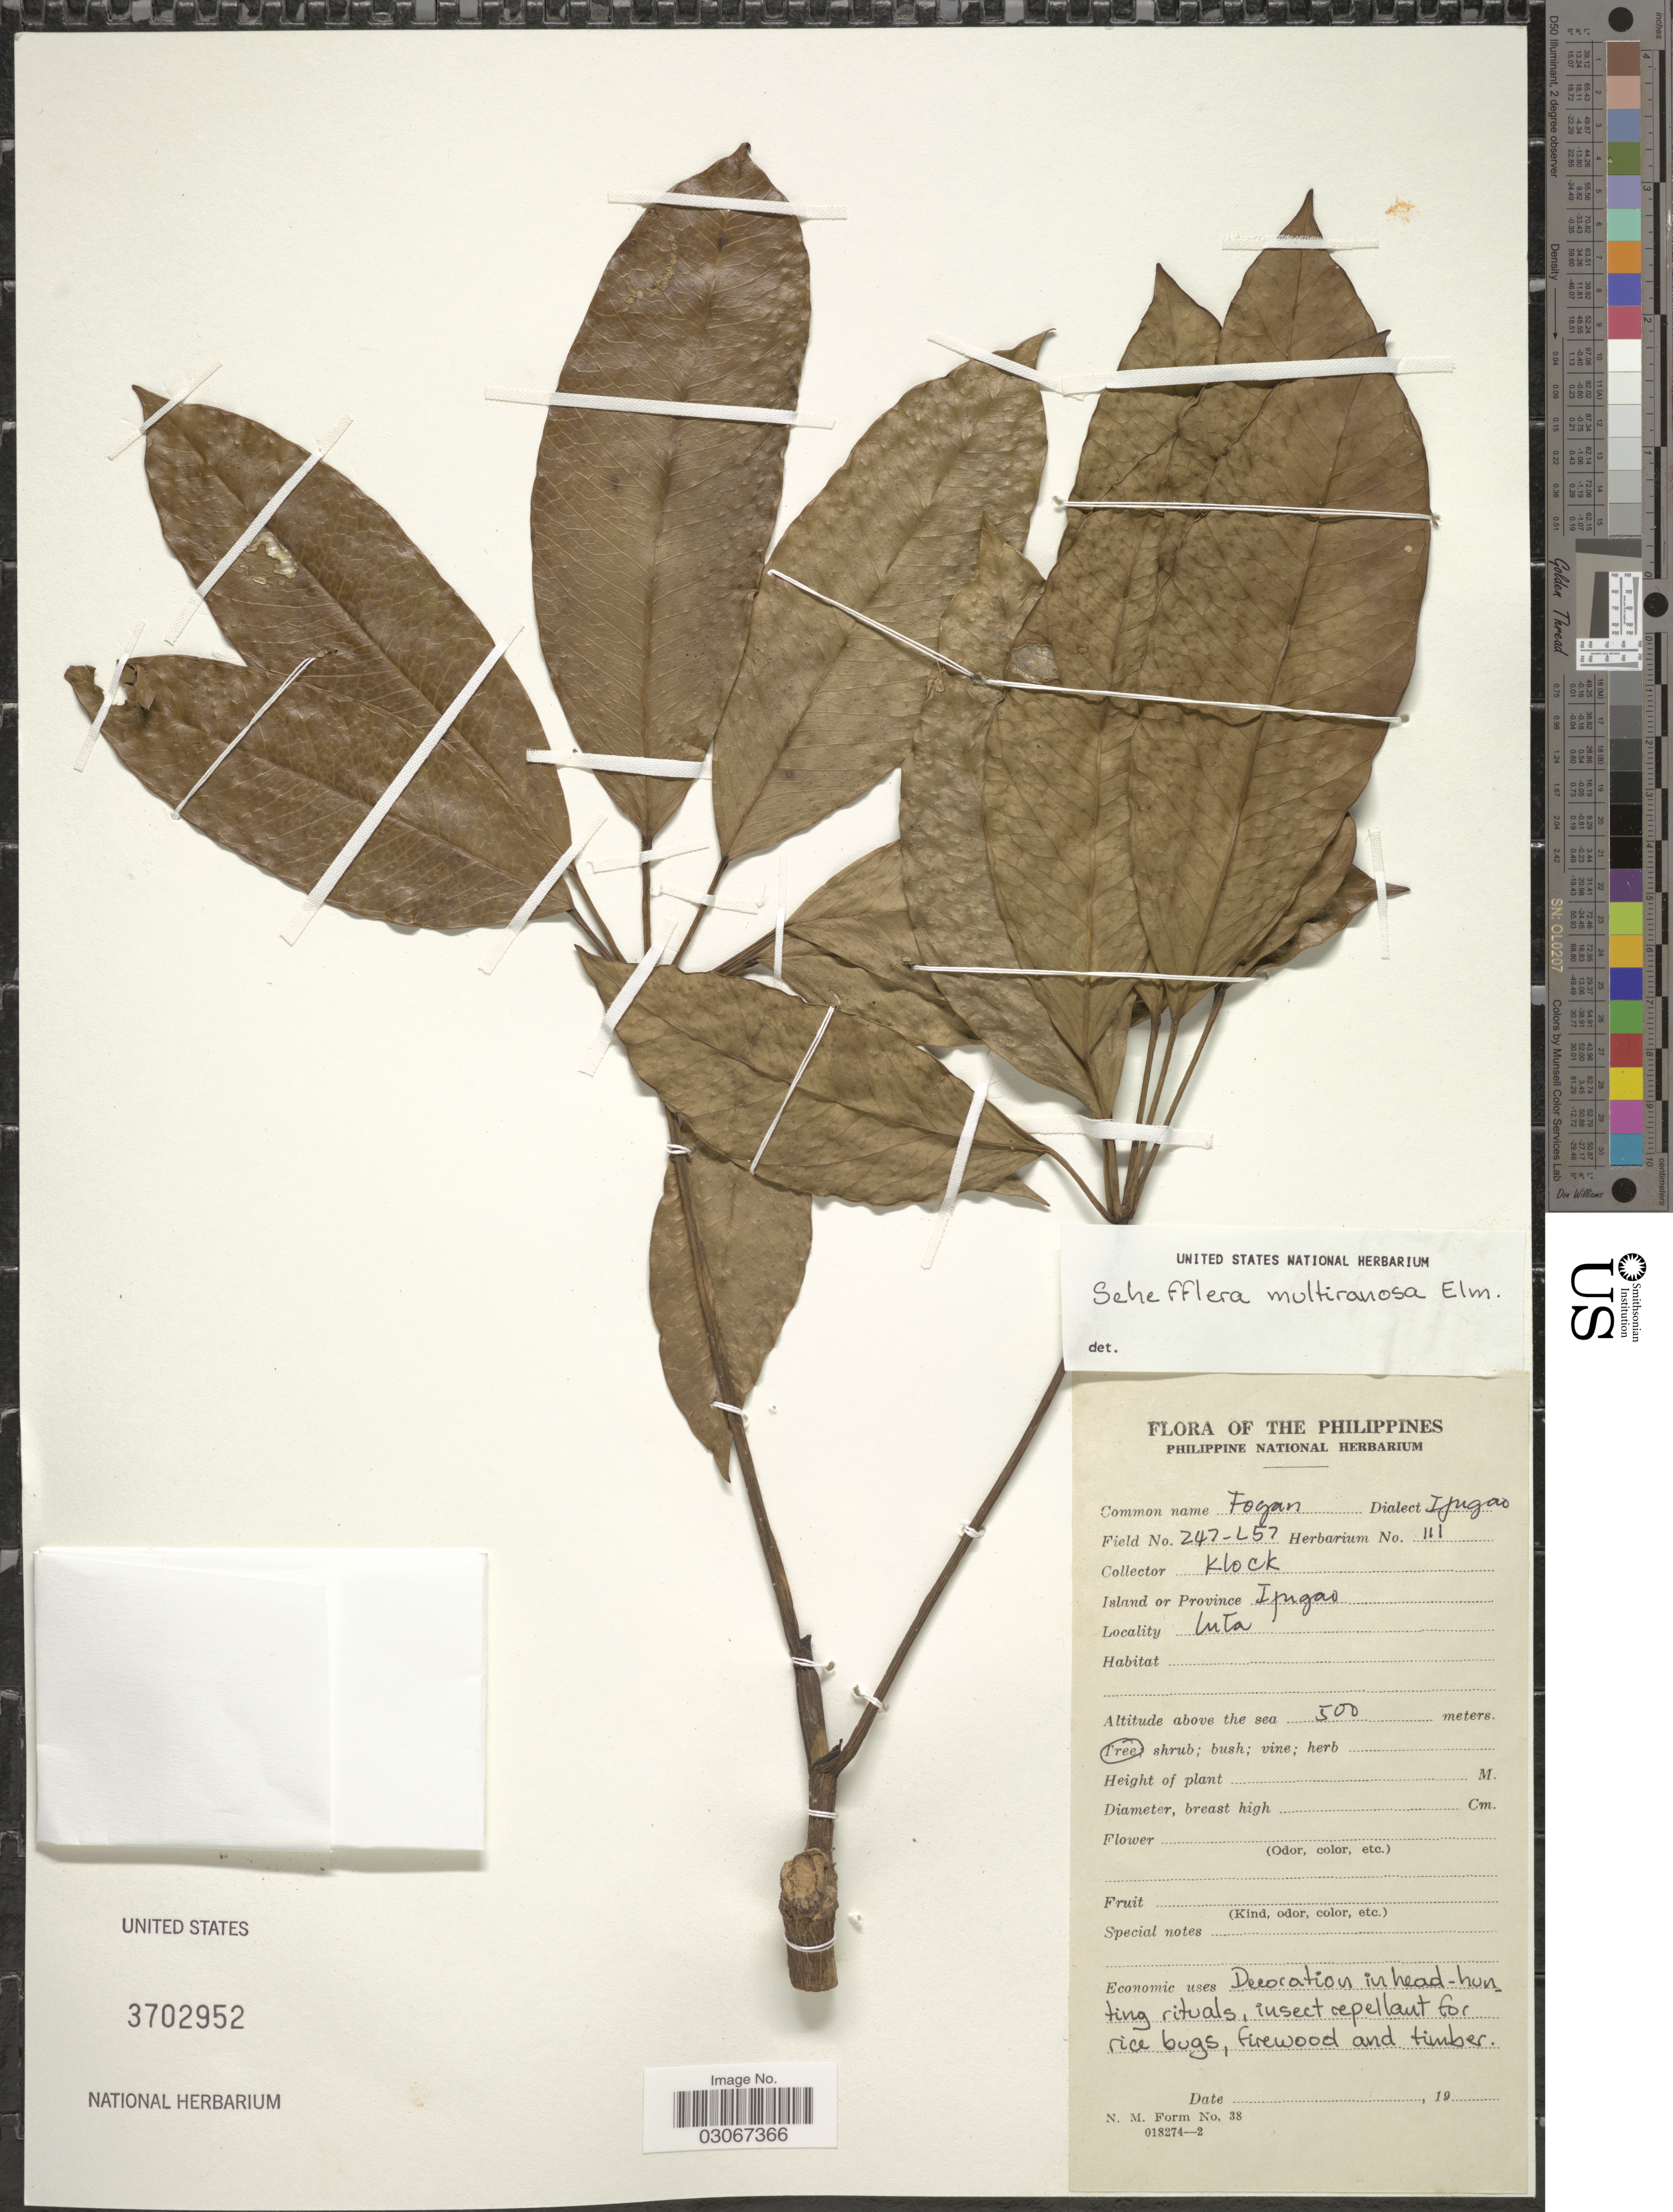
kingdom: Plantae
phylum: Tracheophyta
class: Magnoliopsida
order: Apiales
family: Araliaceae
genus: Schefflera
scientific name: Schefflera multiramosa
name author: Elmer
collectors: Klock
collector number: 247-L57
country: Philippines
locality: Ifugao, Luta.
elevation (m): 500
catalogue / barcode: US 3702952